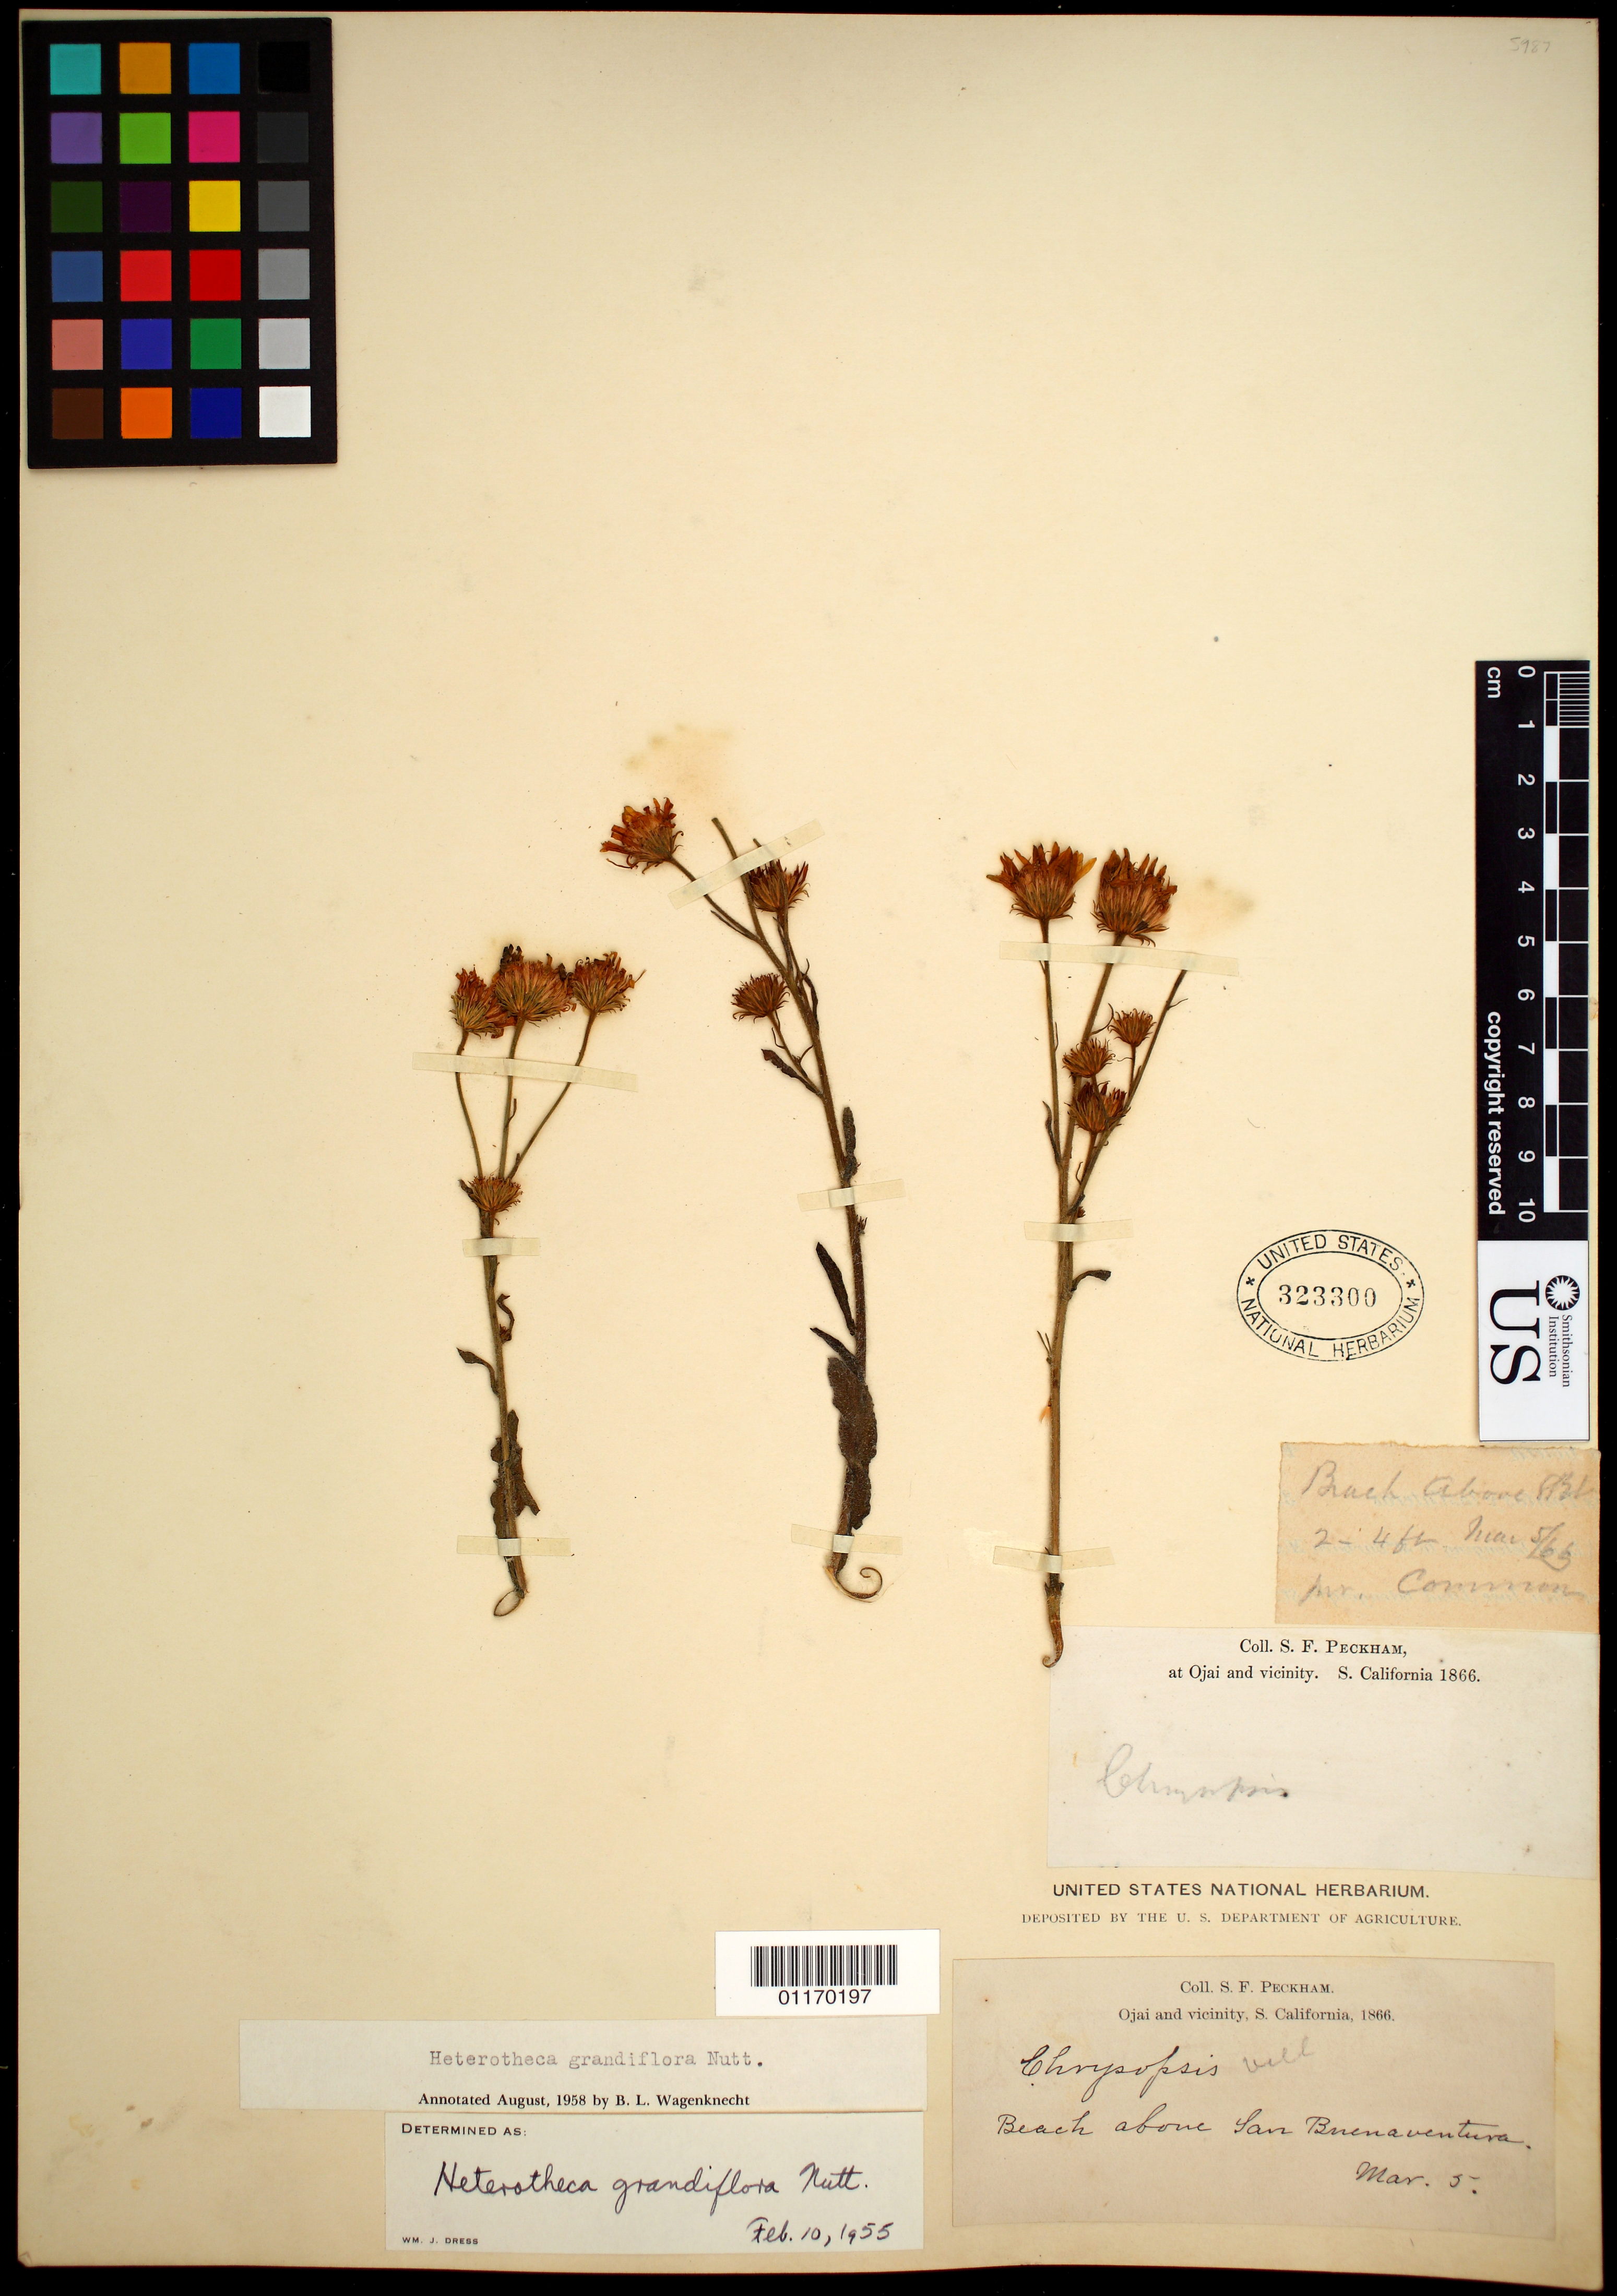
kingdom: Plantae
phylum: Tracheophyta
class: Magnoliopsida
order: Asterales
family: Asteraceae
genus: Heterotheca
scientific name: Heterotheca grandiflora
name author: Nutt.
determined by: Wagenknecht, B. L.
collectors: S. Peckham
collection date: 1866-03-05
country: United States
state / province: California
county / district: Ventura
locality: Ojai and vicinity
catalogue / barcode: US 323300